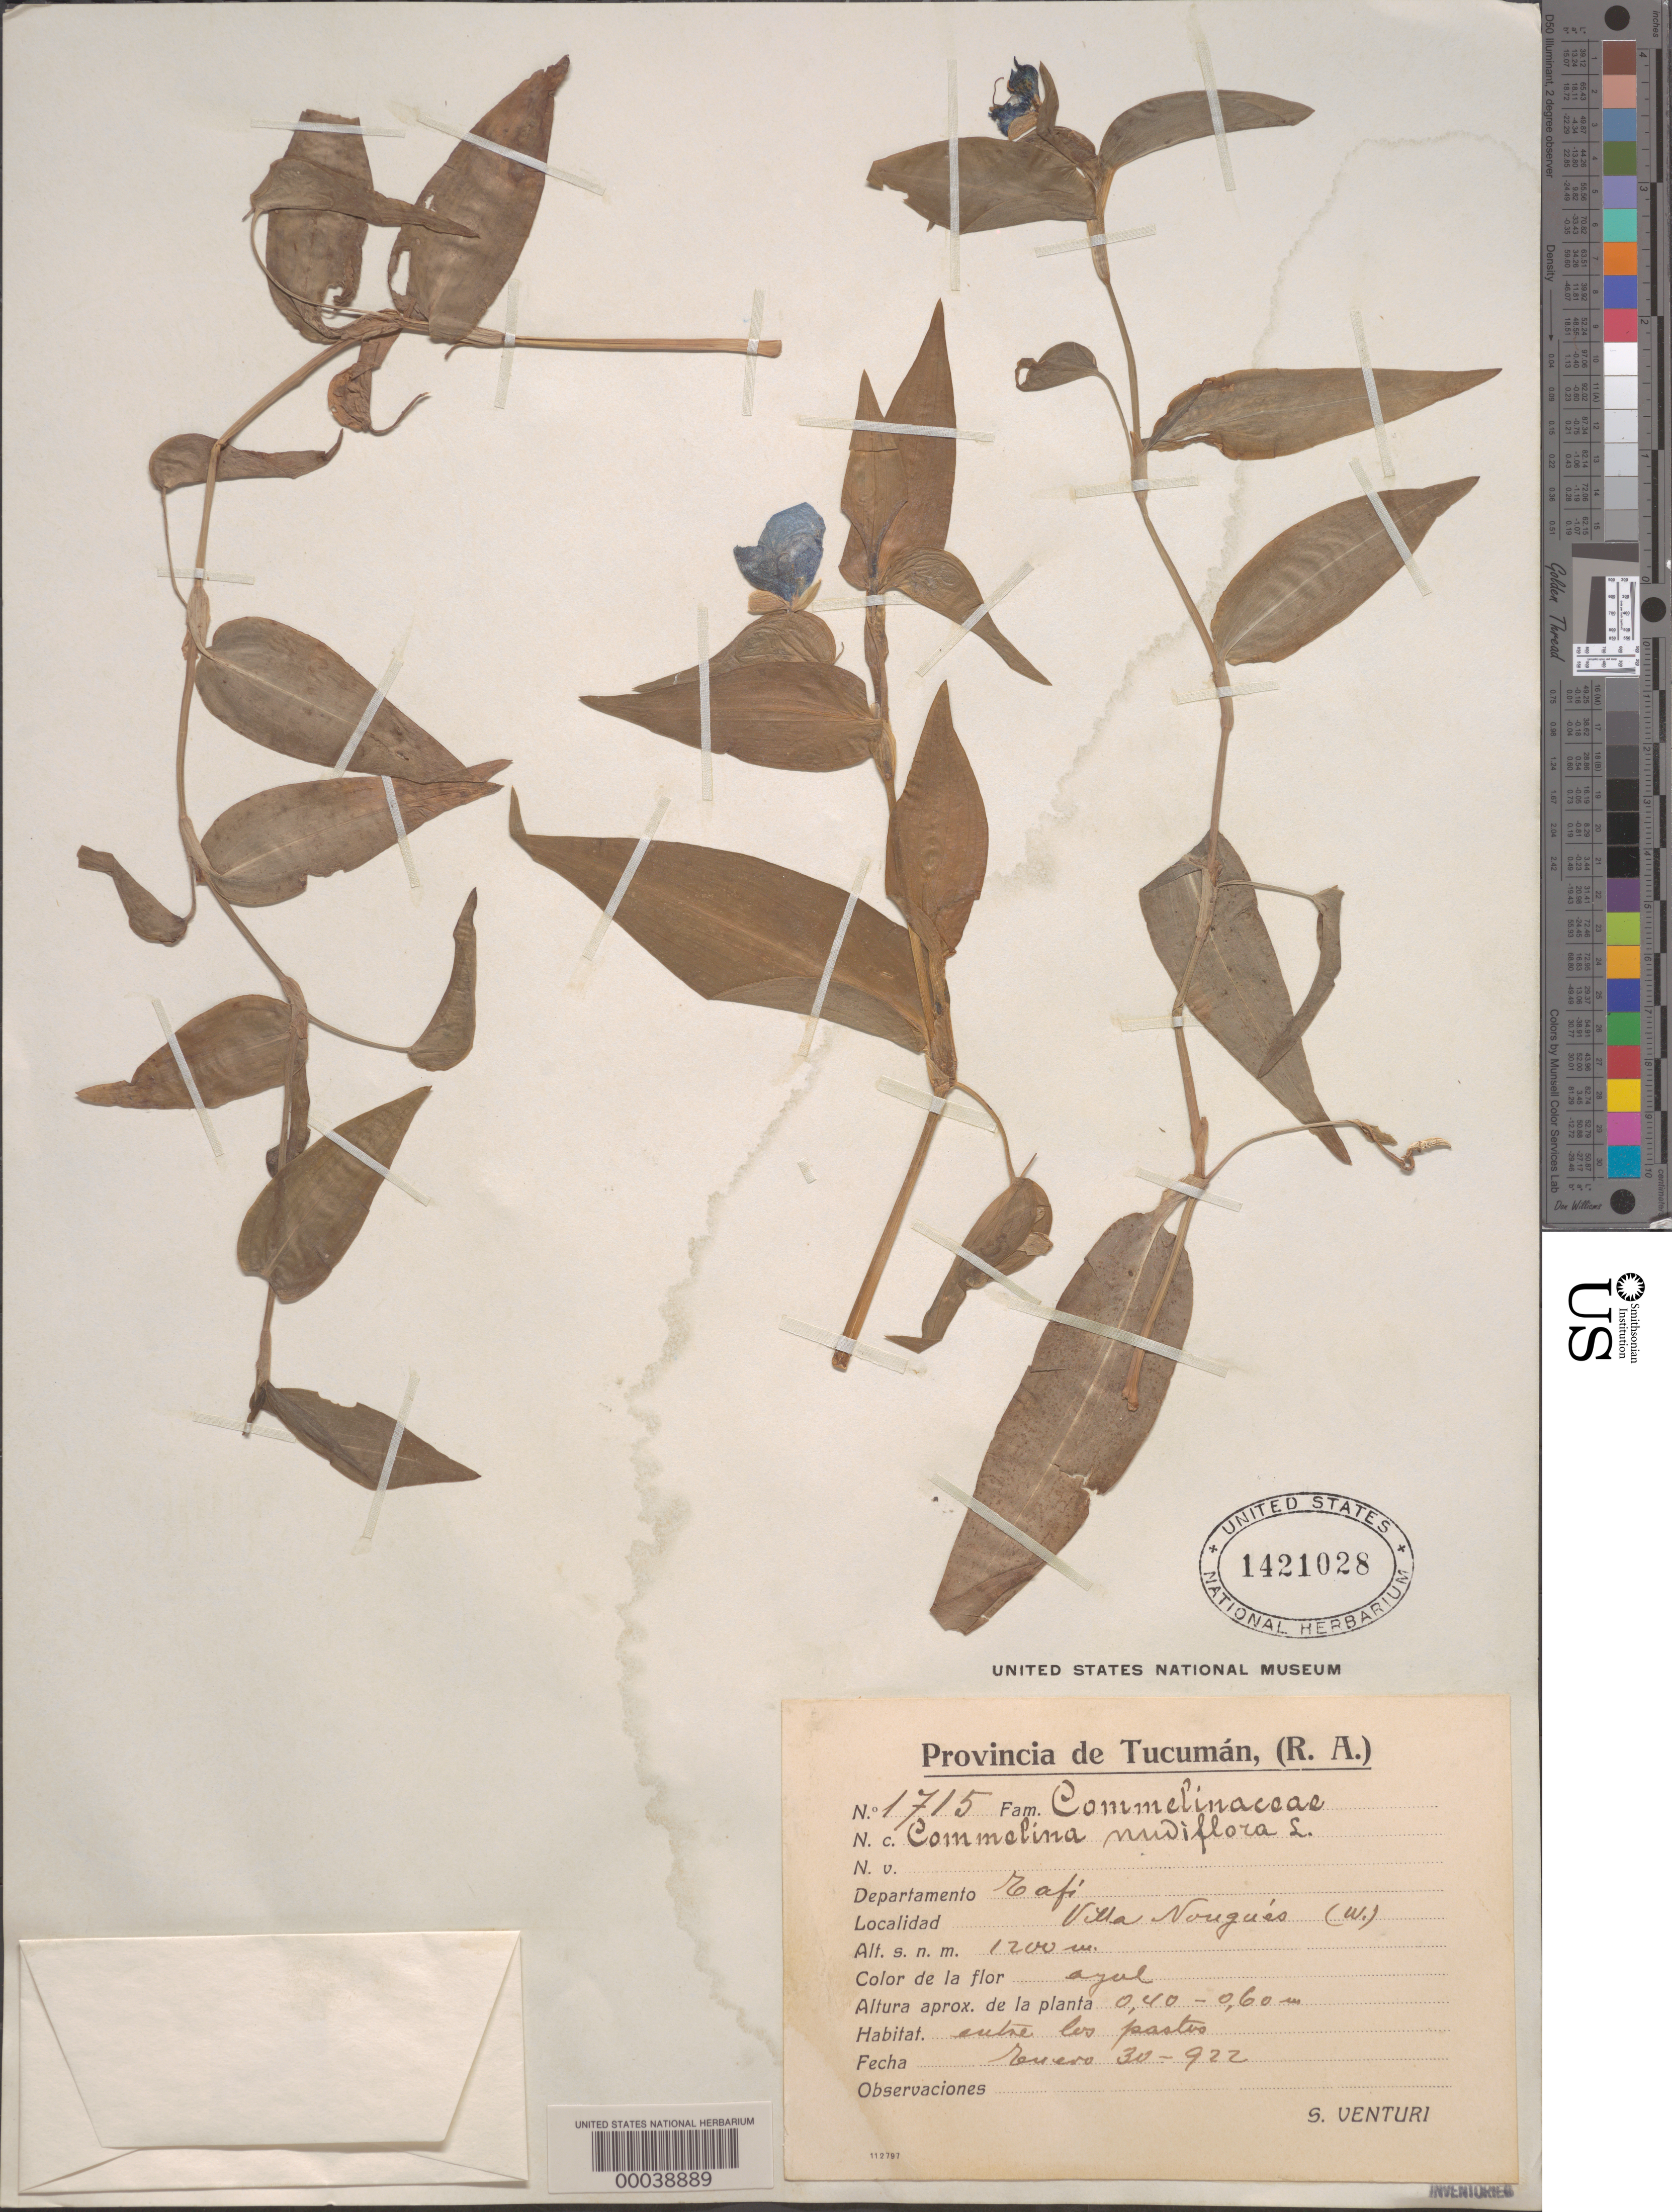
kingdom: Plantae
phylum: Tracheophyta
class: Liliopsida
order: Commelinales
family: Commelinaceae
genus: Commelina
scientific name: Commelina quitensis var. mandonii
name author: C.B. Clarke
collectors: S. Venturi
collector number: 1715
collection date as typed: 30 Jan 1922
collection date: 1922-01-30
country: Argentina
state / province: Tucumán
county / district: Tafí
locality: Villa Nougues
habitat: Pasture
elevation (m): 1200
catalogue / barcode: US 1421028